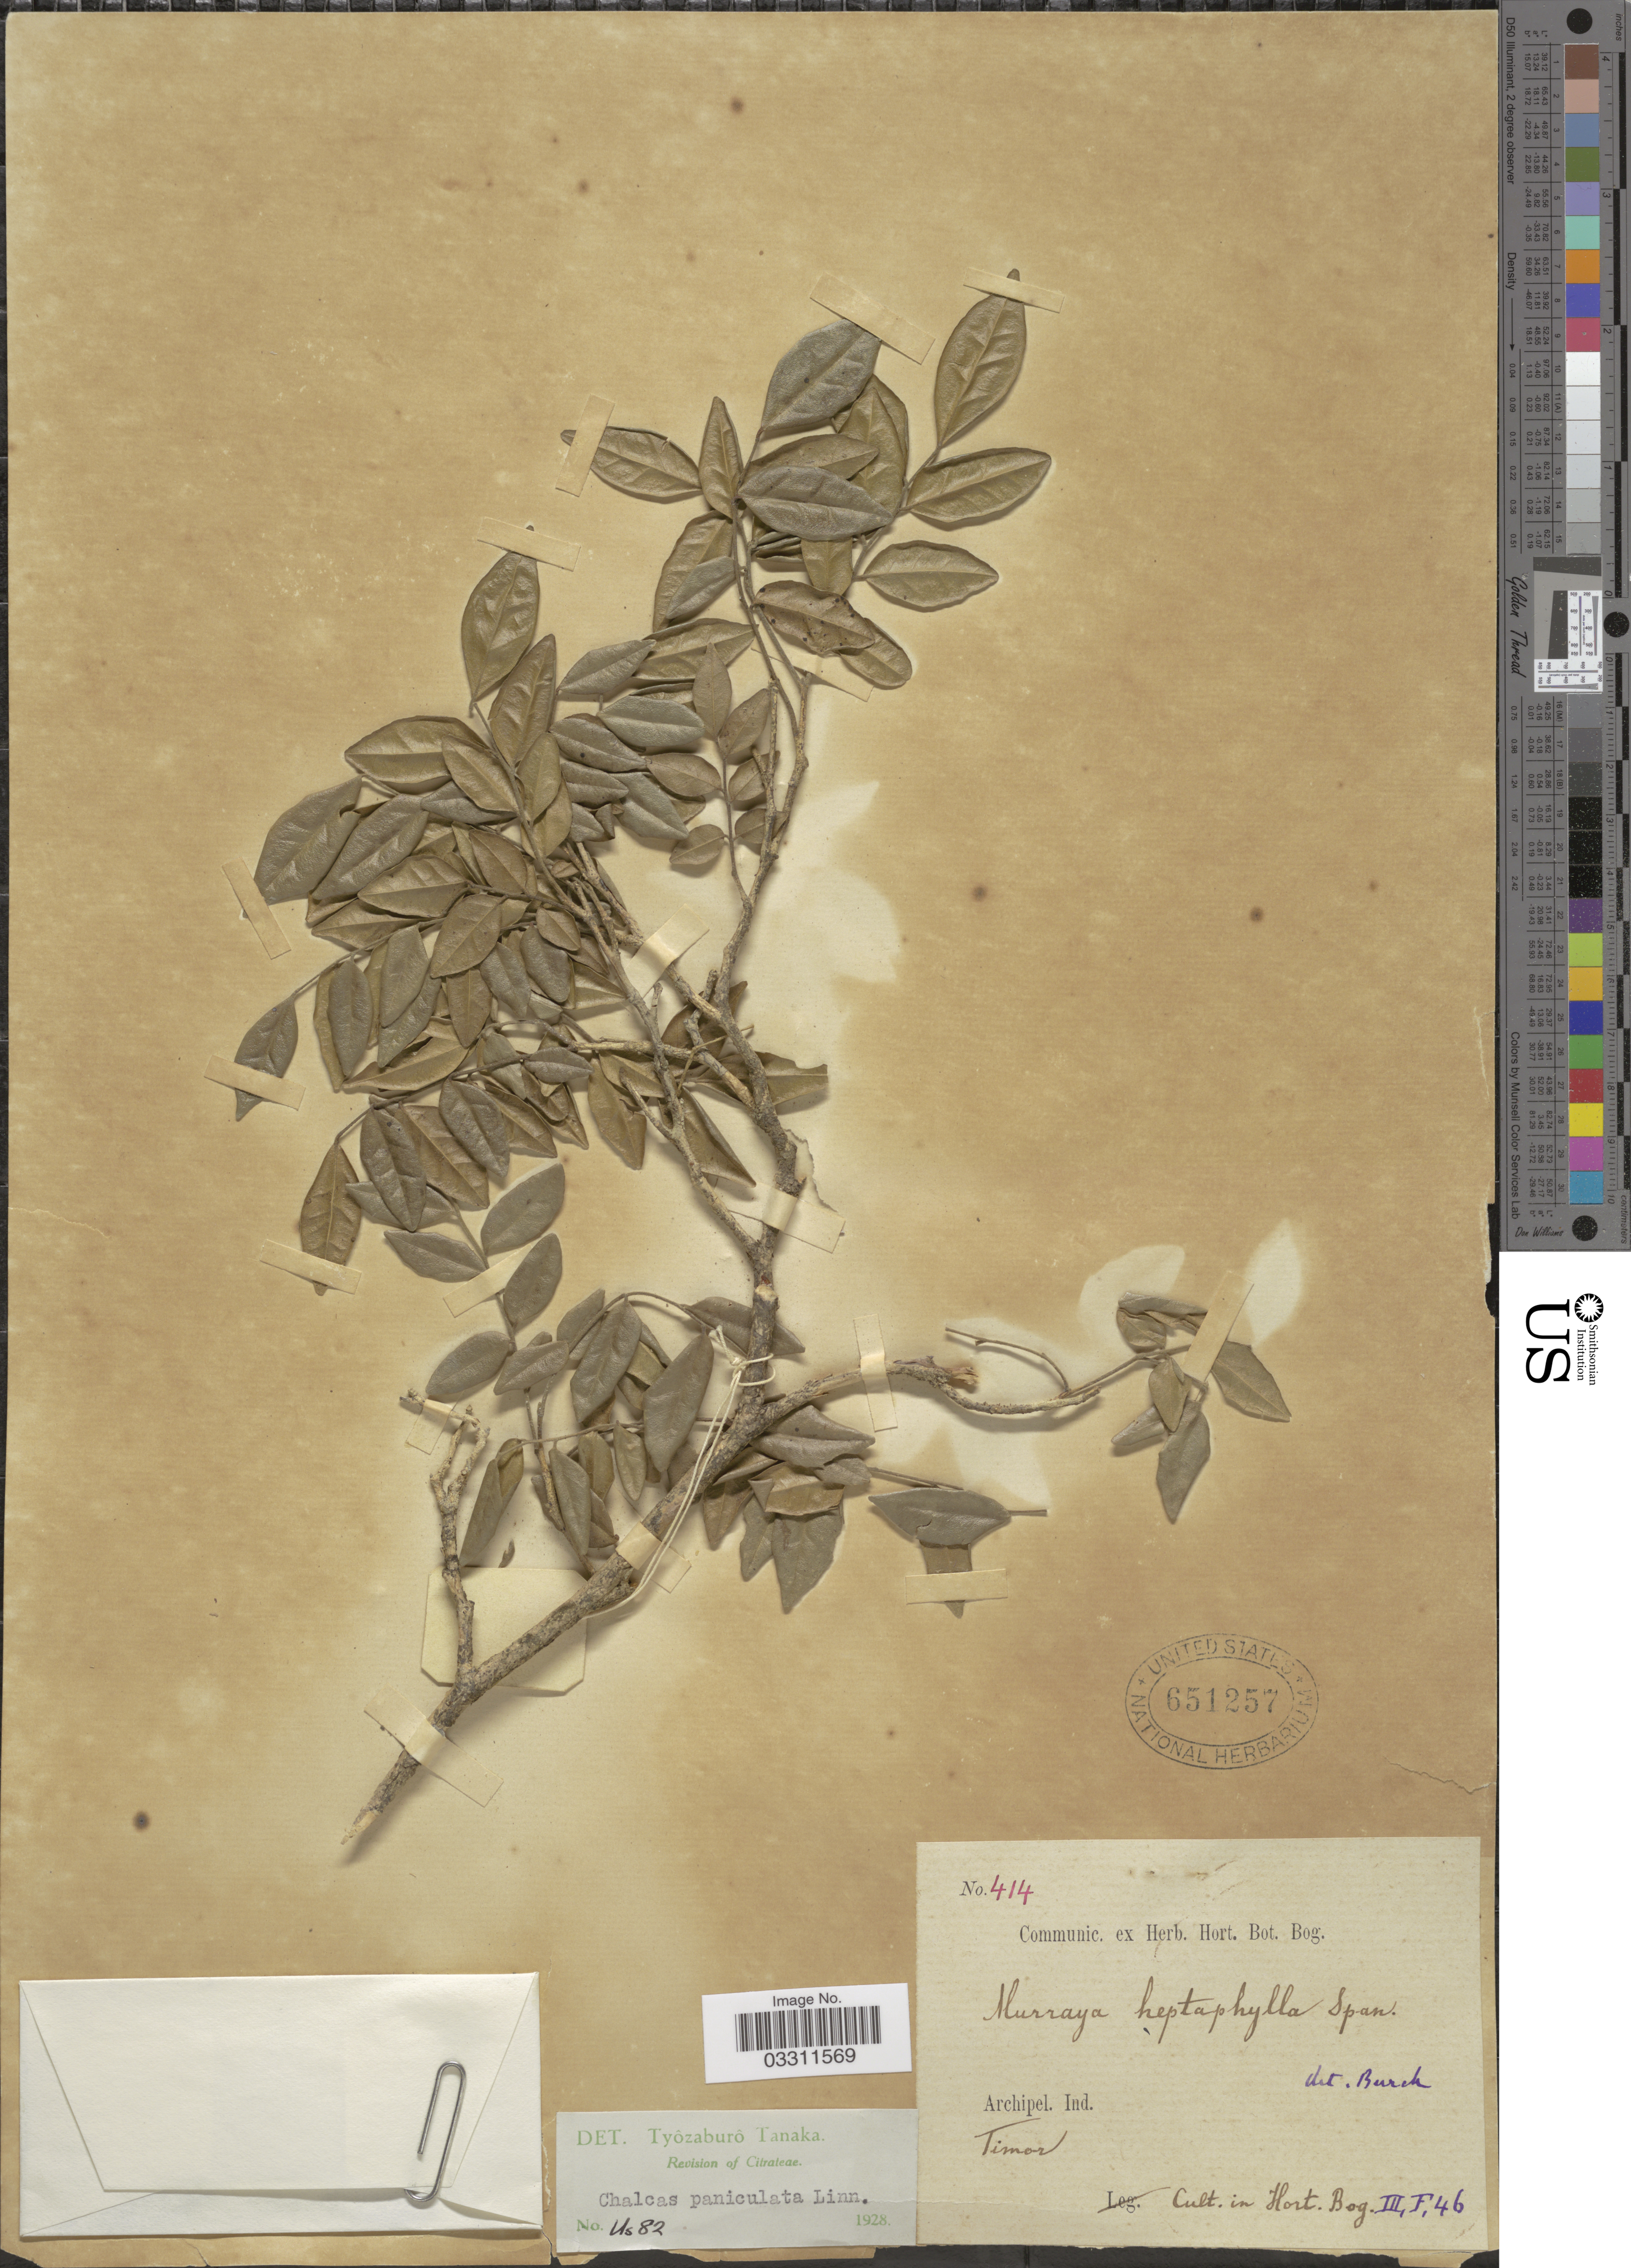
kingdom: Plantae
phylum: Tracheophyta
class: Magnoliopsida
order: Sapindales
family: Rutaceae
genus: Murraya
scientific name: Murraya exotica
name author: L.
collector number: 414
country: East Timor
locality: Archipel. Ind. Timor. Cult. in Hort. Bog. III, F, 46.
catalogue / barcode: US 651257